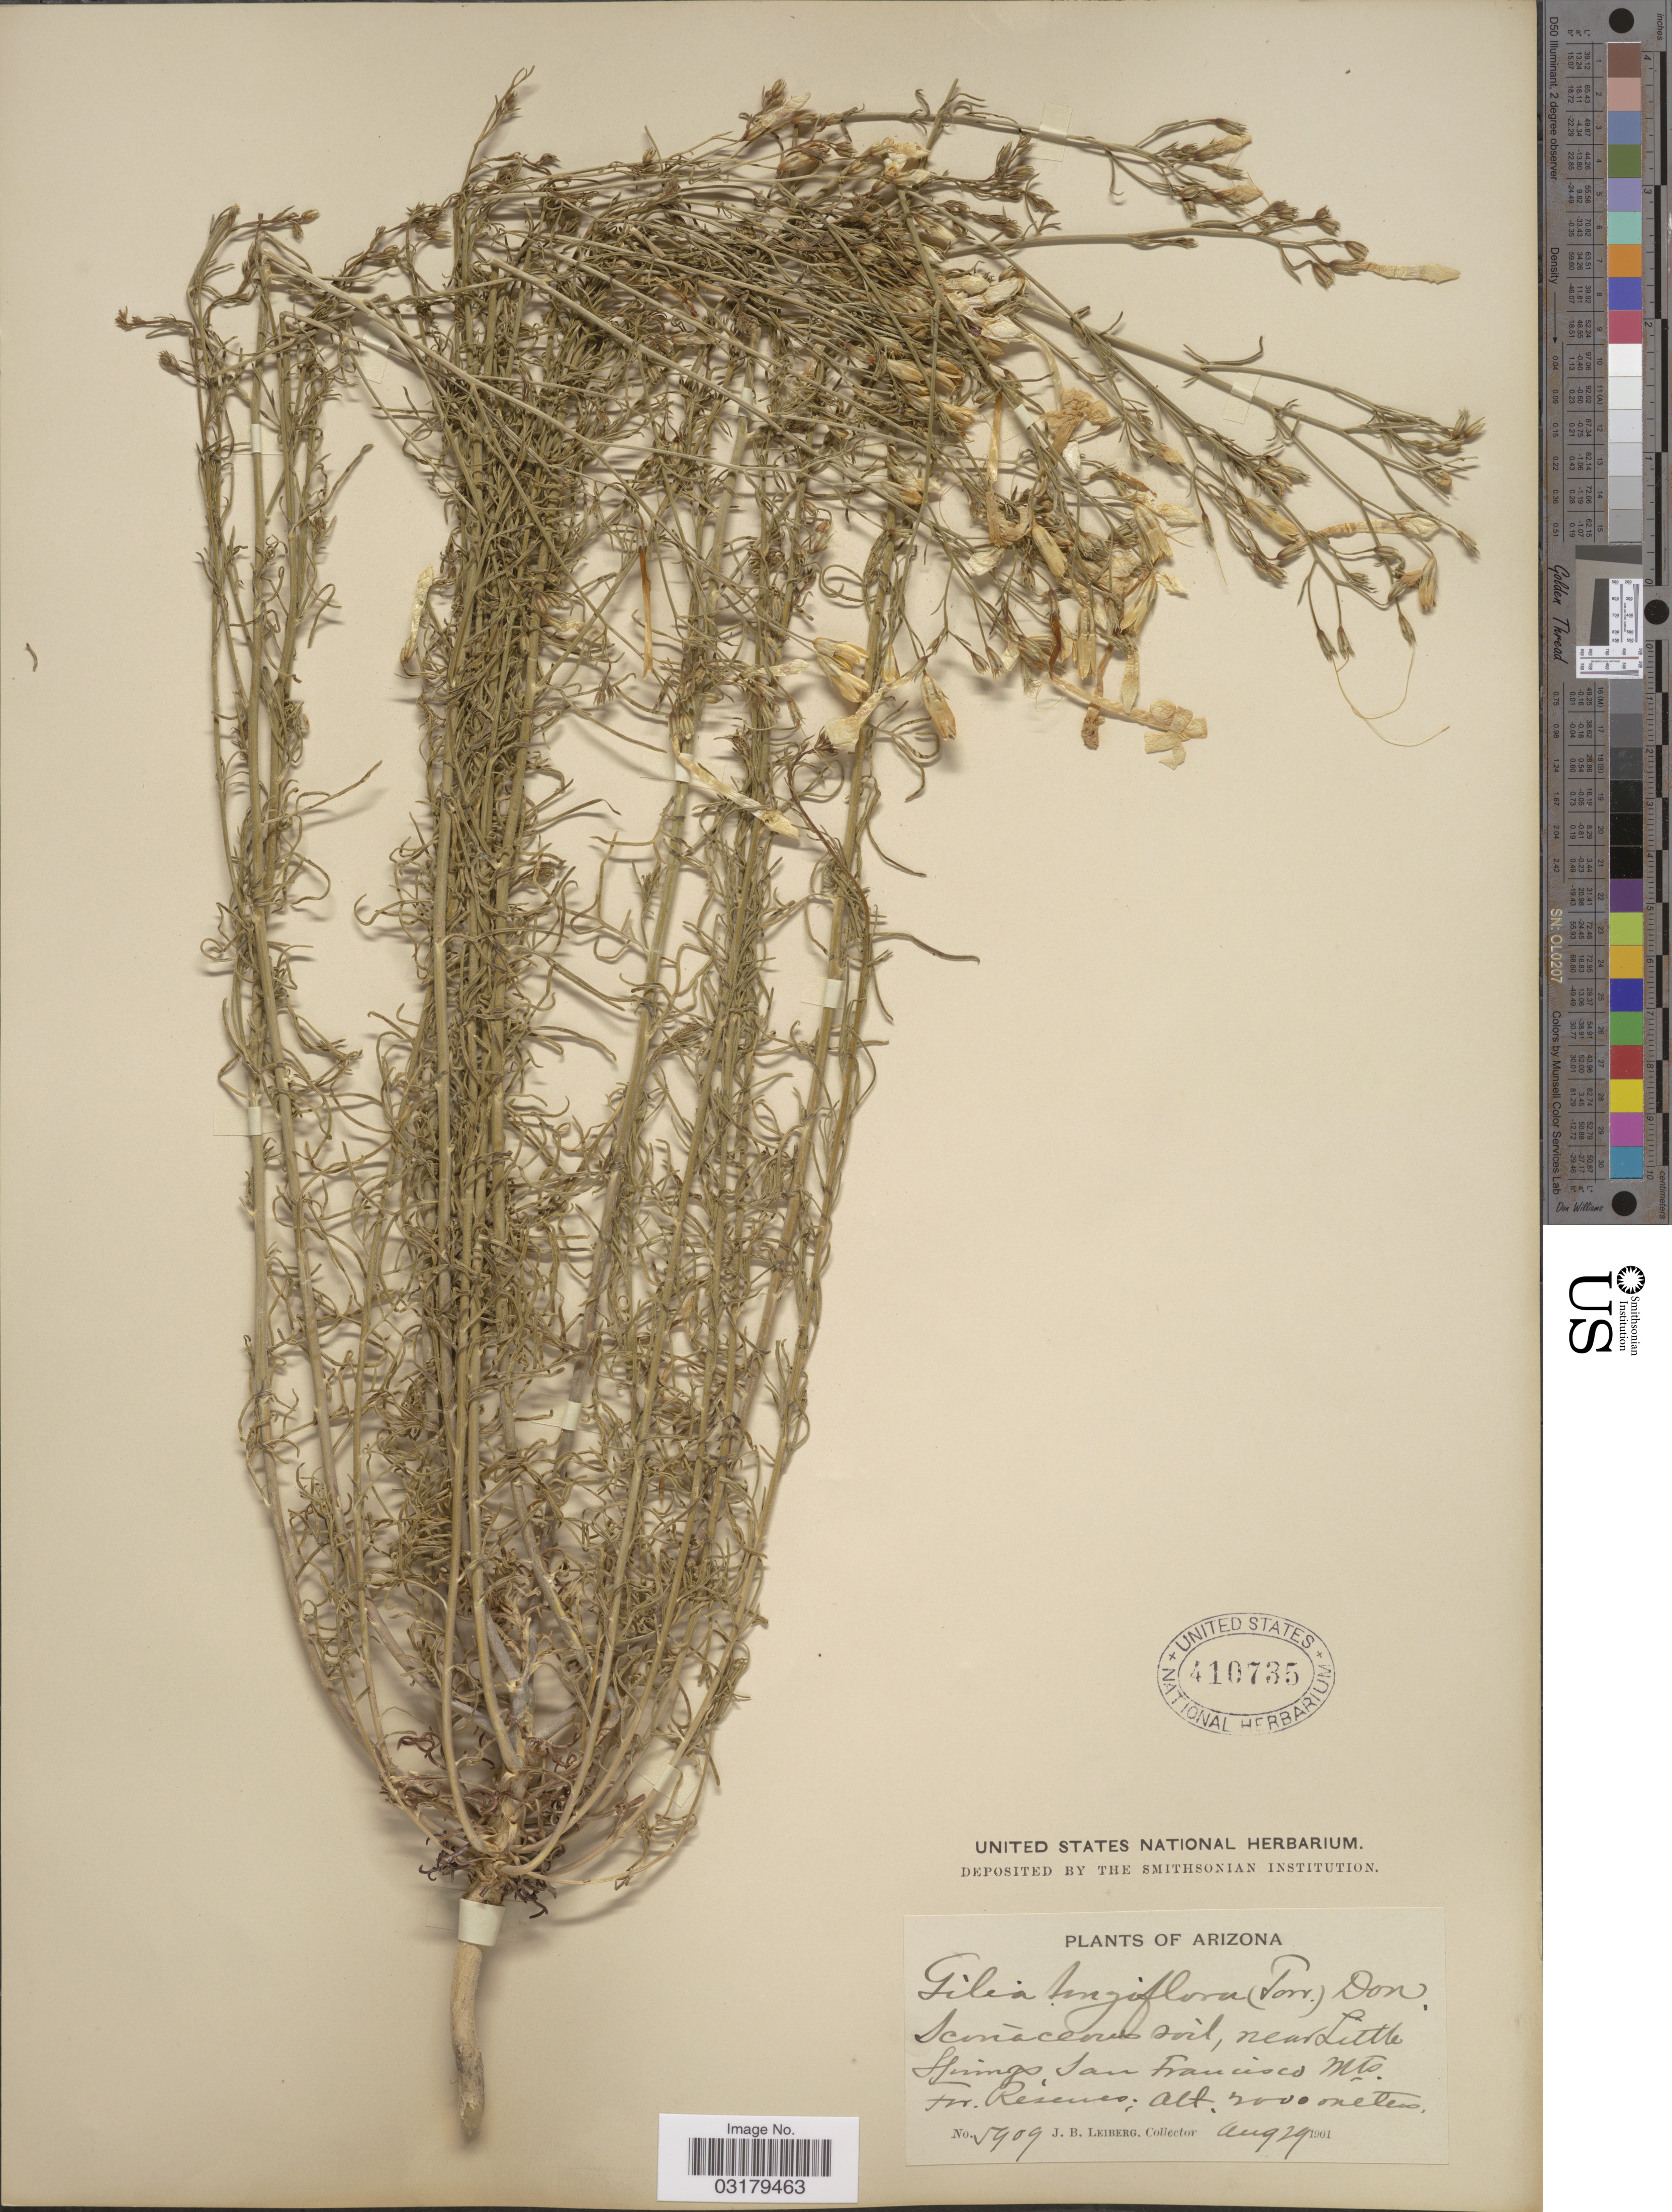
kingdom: Plantae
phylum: Tracheophyta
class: Magnoliopsida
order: Ericales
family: Polemoniaceae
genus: Ipomopsis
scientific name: Ipomopsis longiflora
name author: (Torr.) V.E. Grant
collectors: J. B. Leiberg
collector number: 5409*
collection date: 1901-08-29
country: United States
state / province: Arizona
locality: Near Little Springs, San Francisco Mts. For. Reserves.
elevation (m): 2000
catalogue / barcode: US 410735